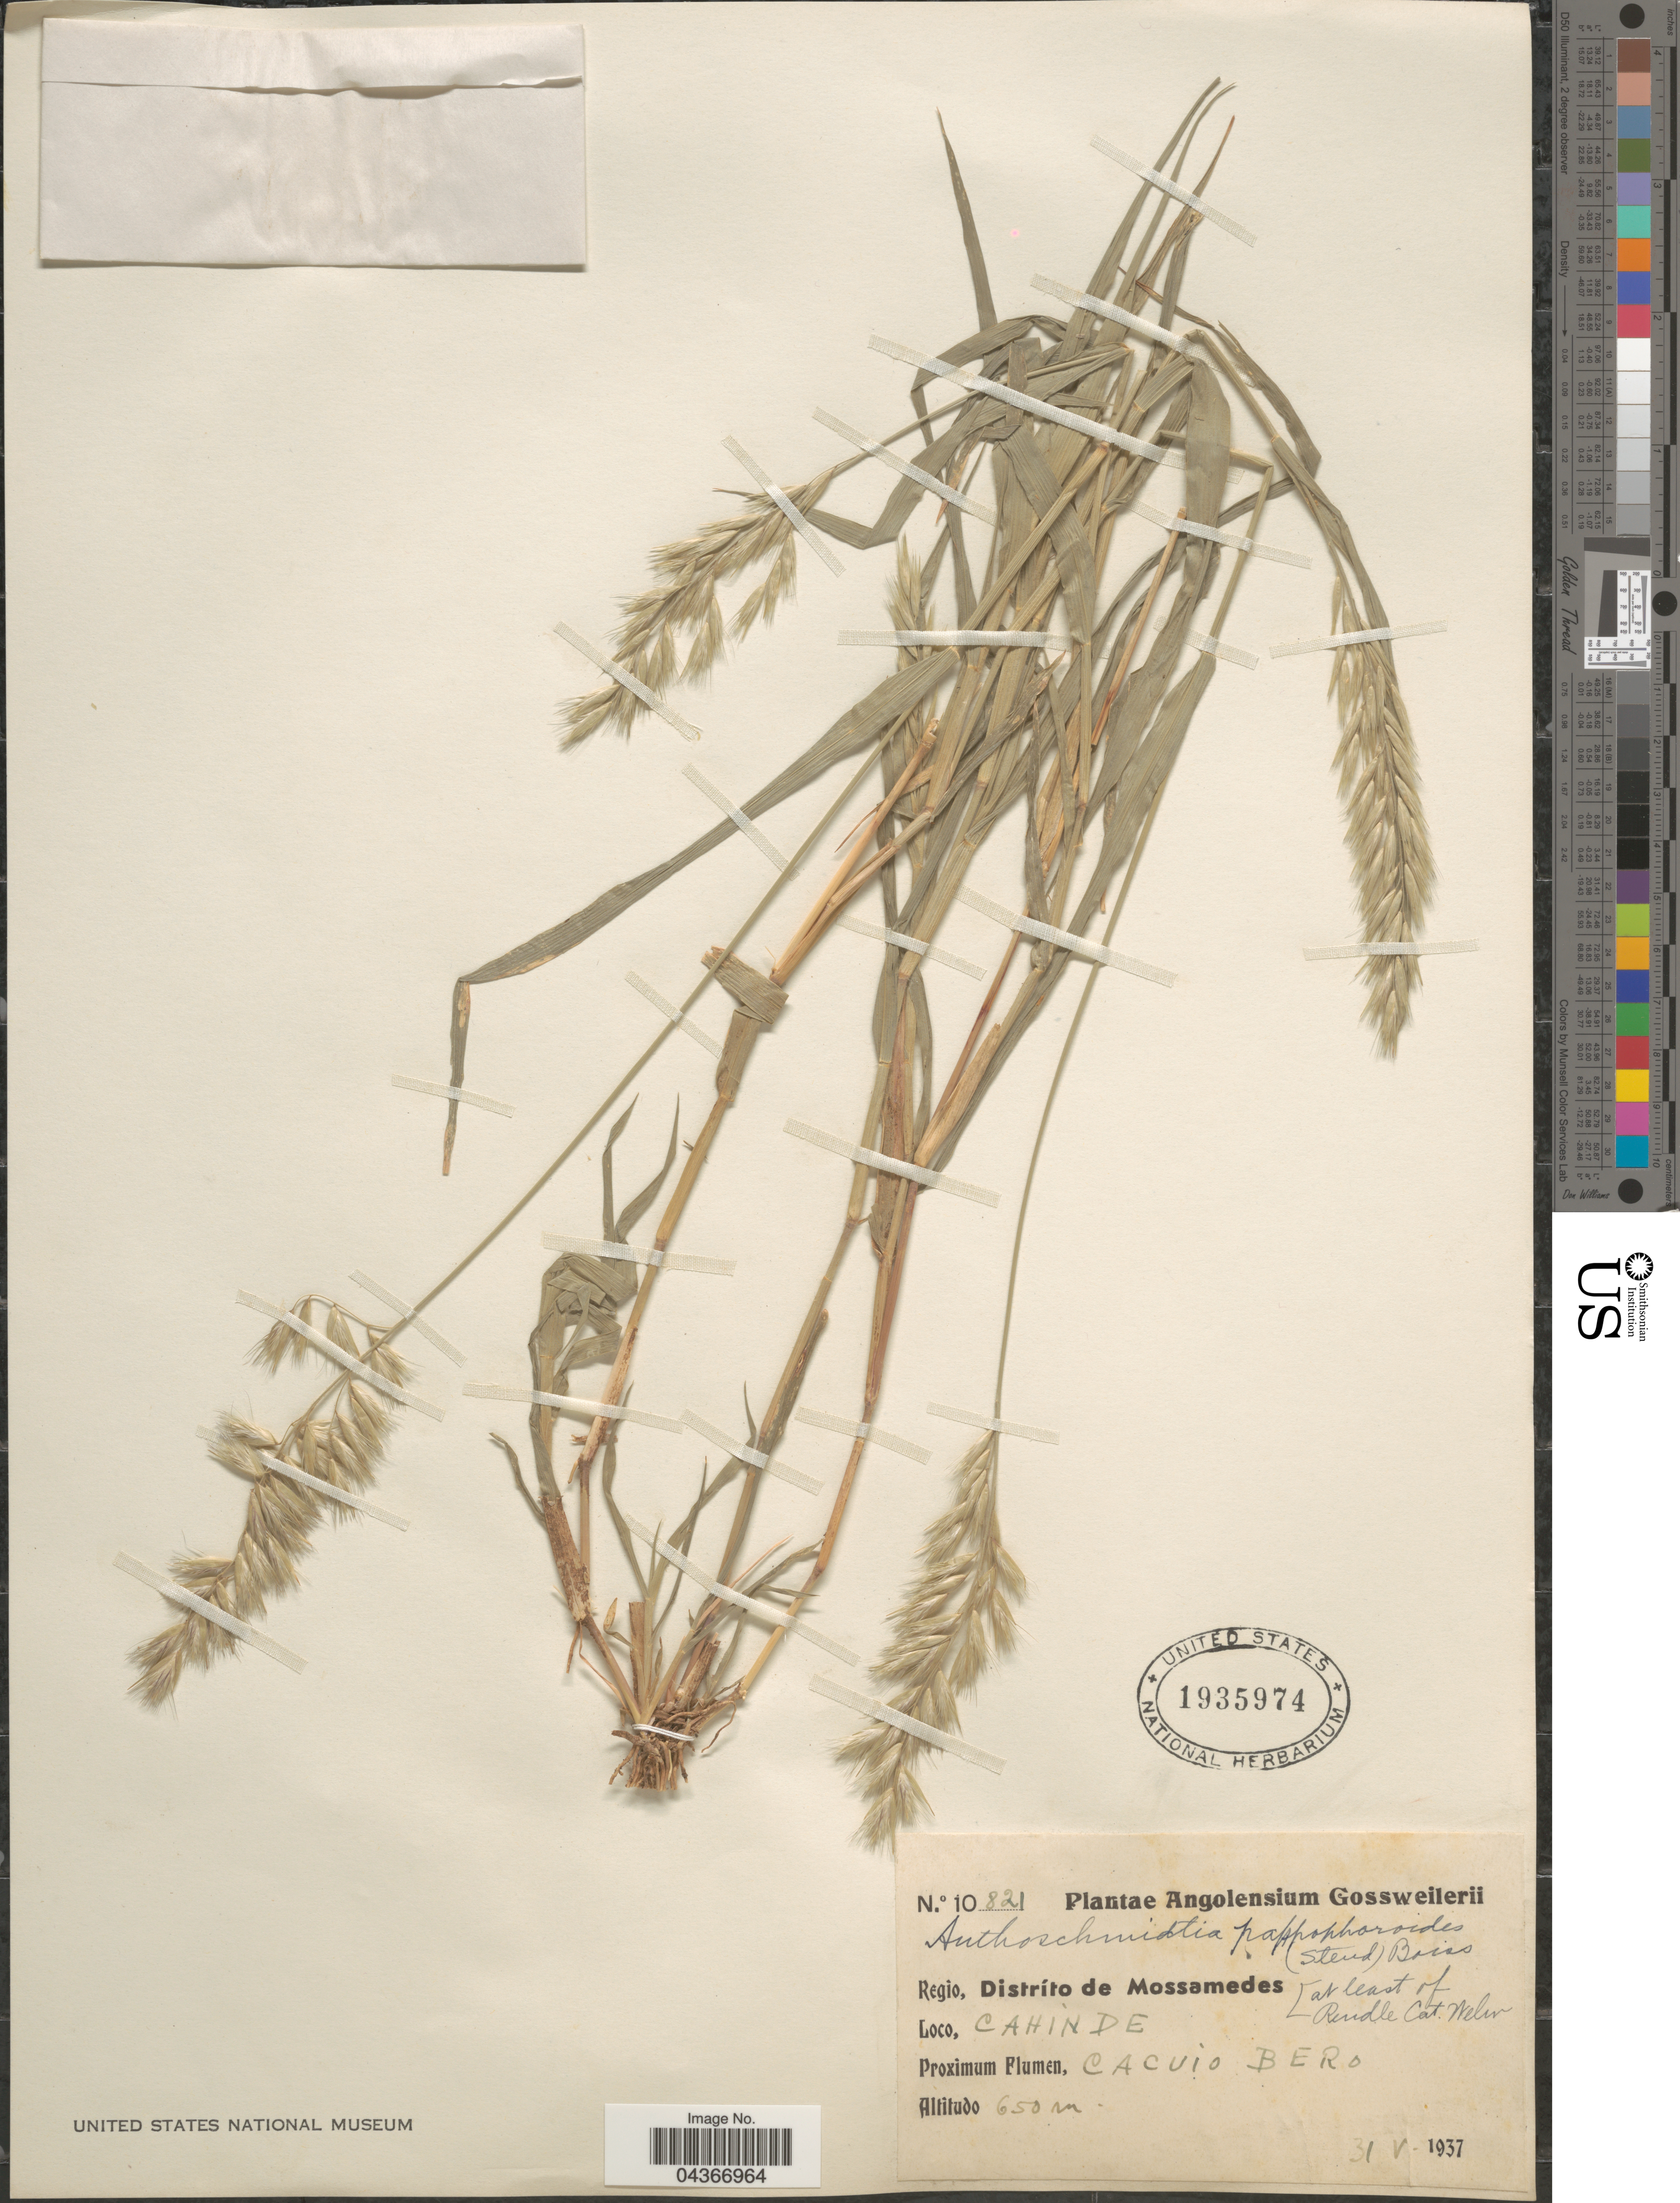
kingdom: Plantae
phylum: Tracheophyta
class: Liliopsida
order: Poales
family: Poaceae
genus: Schmidtia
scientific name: Schmidtia pappophoroides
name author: Steud. ex J.A. Schmidt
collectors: -. Gossweiler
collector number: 10821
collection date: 1937-05-31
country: Angola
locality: Regio, Distríto de Mossamedes. Cahinde. Proximum Flumen, Cacuio Bero.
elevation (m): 650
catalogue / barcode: US 1935974